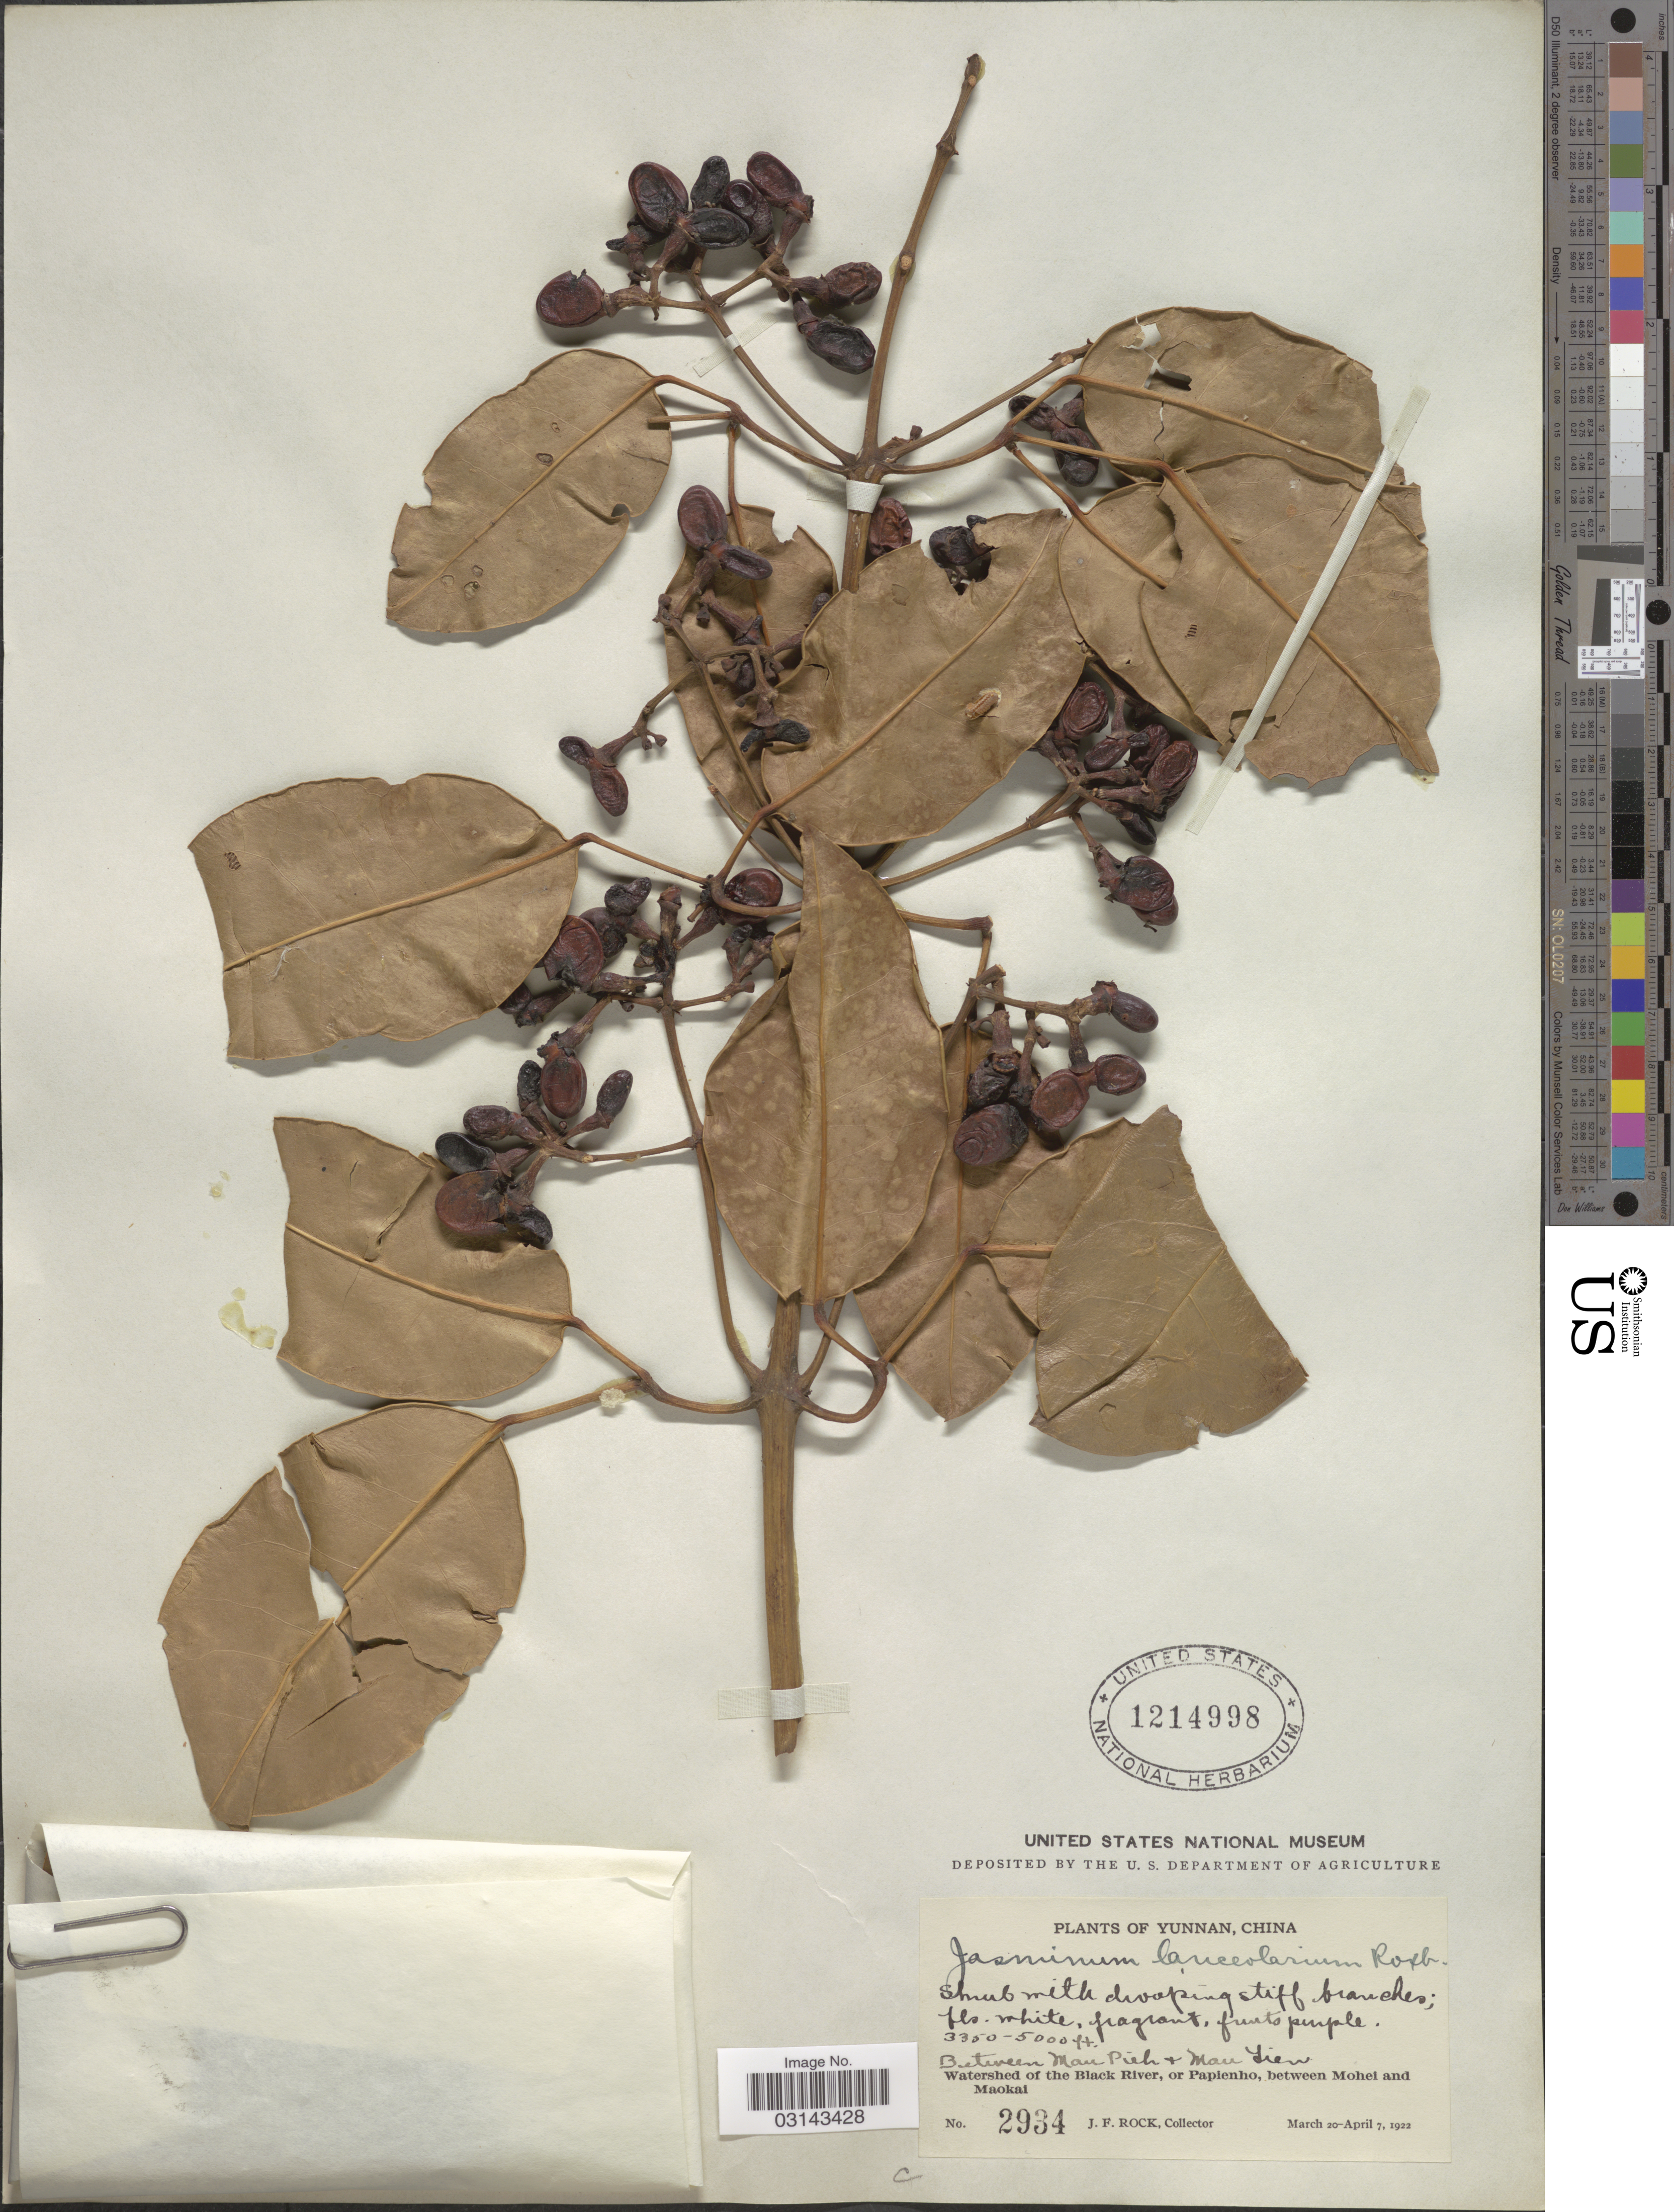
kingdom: Plantae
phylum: Tracheophyta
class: Magnoliopsida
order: Lamiales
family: Oleaceae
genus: Jasminum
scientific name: Jasminum lanceolarium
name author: Roxb.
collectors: J. Rock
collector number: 2934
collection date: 1922-03-20/1922-04-07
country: China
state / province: Yunnan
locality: Between Mau Pieh & Mau Tien. Watershed of the Black River, or Papienho, between Mohei and Maokai.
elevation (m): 1021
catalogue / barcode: US 1214998